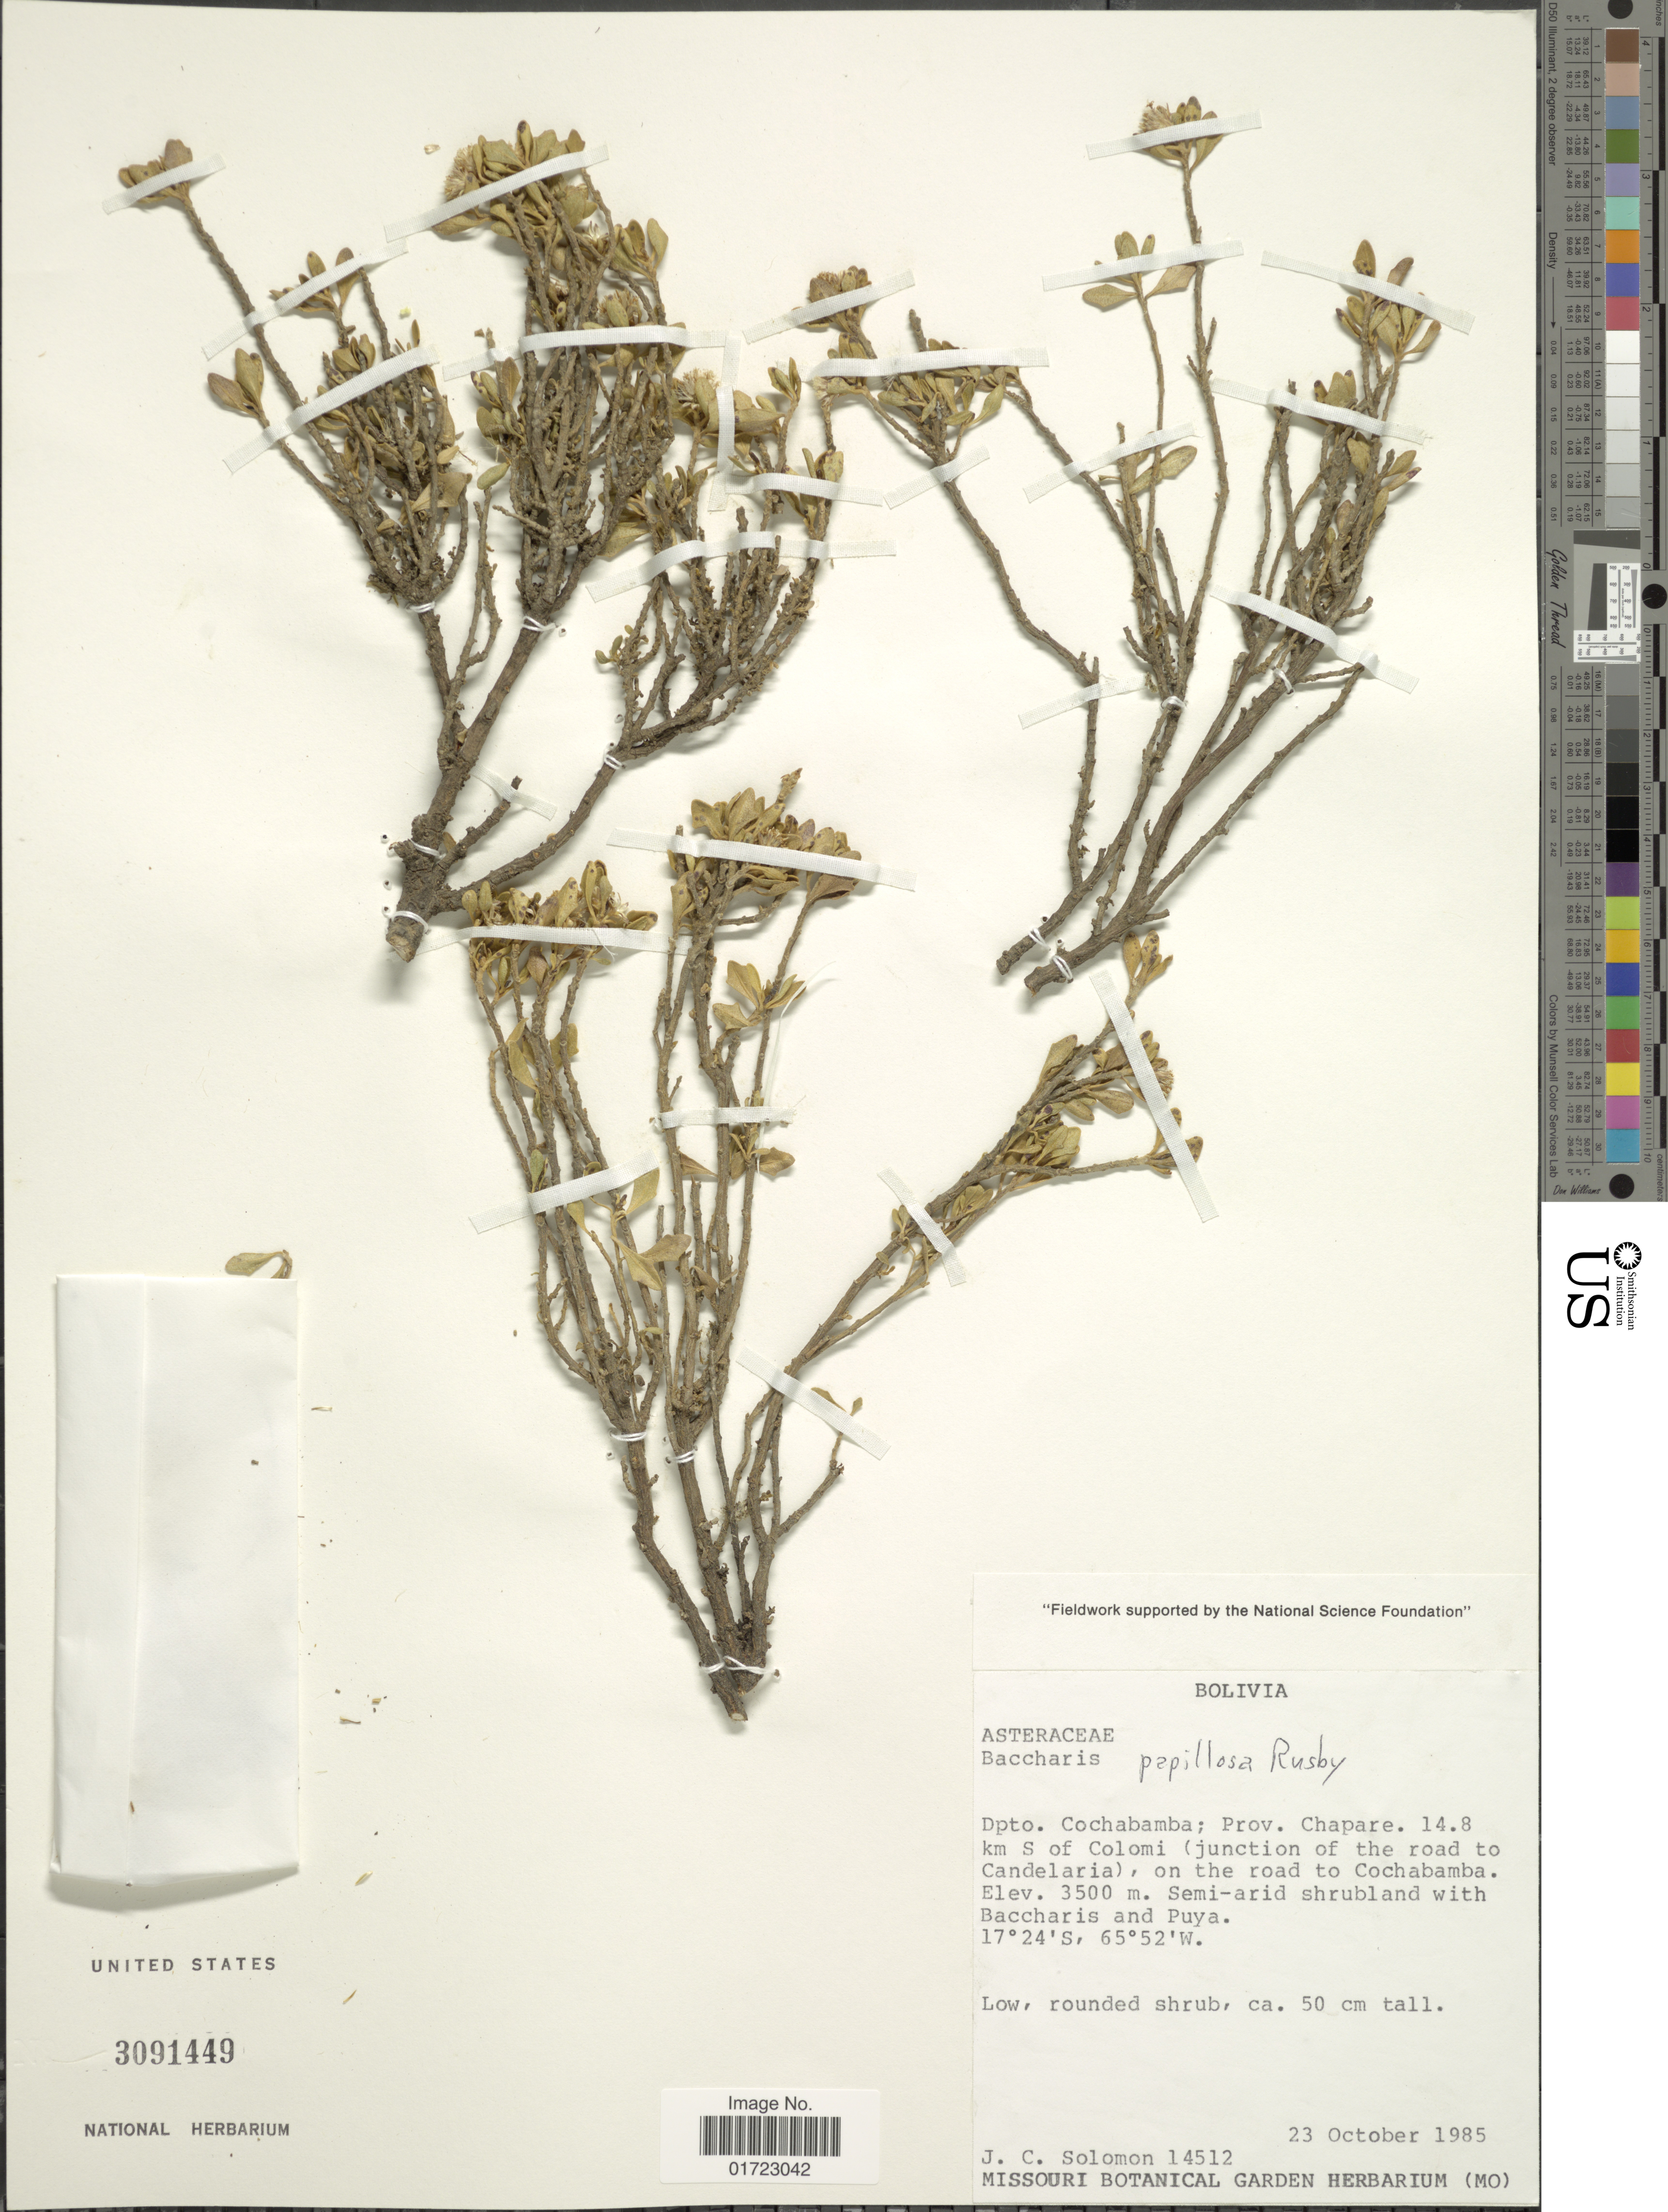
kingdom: Plantae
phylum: Tracheophyta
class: Magnoliopsida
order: Asterales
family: Asteraceae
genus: Baccharis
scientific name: Baccharis papillosa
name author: Rusby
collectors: J. C. Solomon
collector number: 14512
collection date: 1985-10-23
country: Bolivia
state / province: Cochabamba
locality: Prov. Chapare. 14.8 km S of Colomi (junction of the road to candelaria), on the road to Cochabamba.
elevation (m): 3500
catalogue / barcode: US 3091449